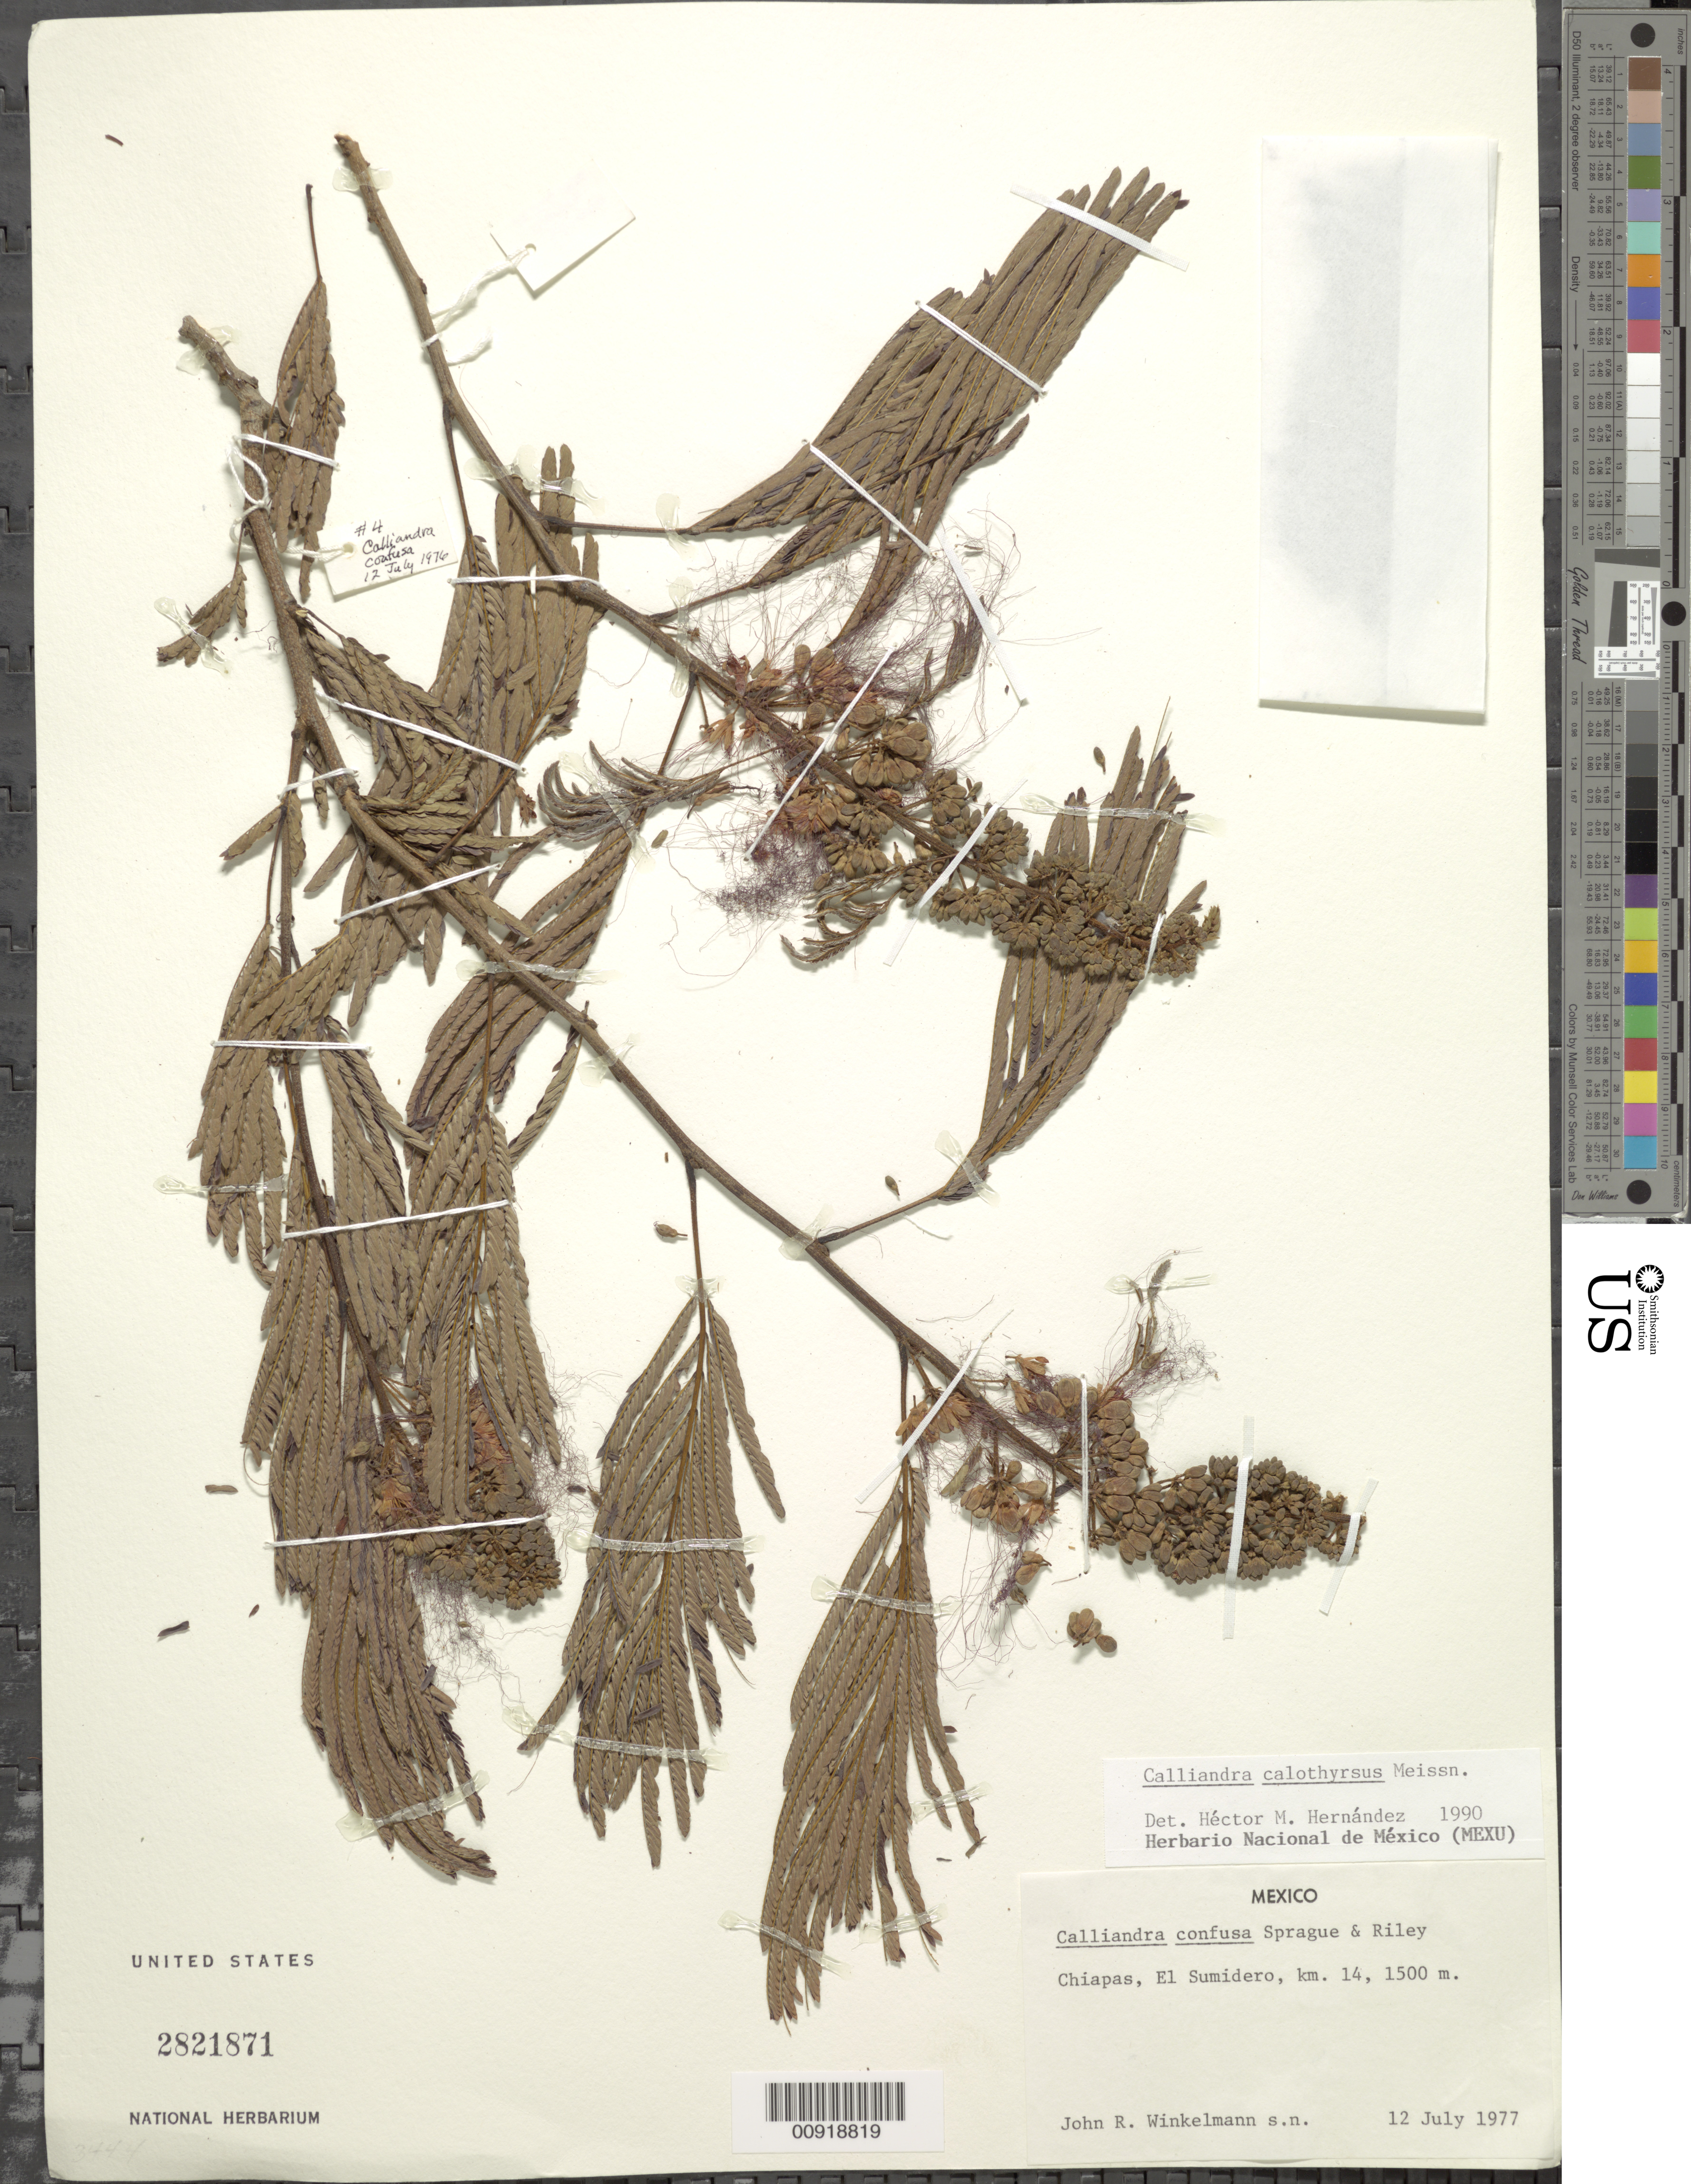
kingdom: Plantae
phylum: Tracheophyta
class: Magnoliopsida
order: Fabales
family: Fabaceae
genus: Calliandra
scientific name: Calliandra calothyrsus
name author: Meisn.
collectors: Winkelmann, J. R.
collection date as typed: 12 Jul 1977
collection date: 1977-07-12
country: Mexico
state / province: Chiapas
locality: Chiapas, El Sumidero, km. 14.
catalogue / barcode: US 2821871